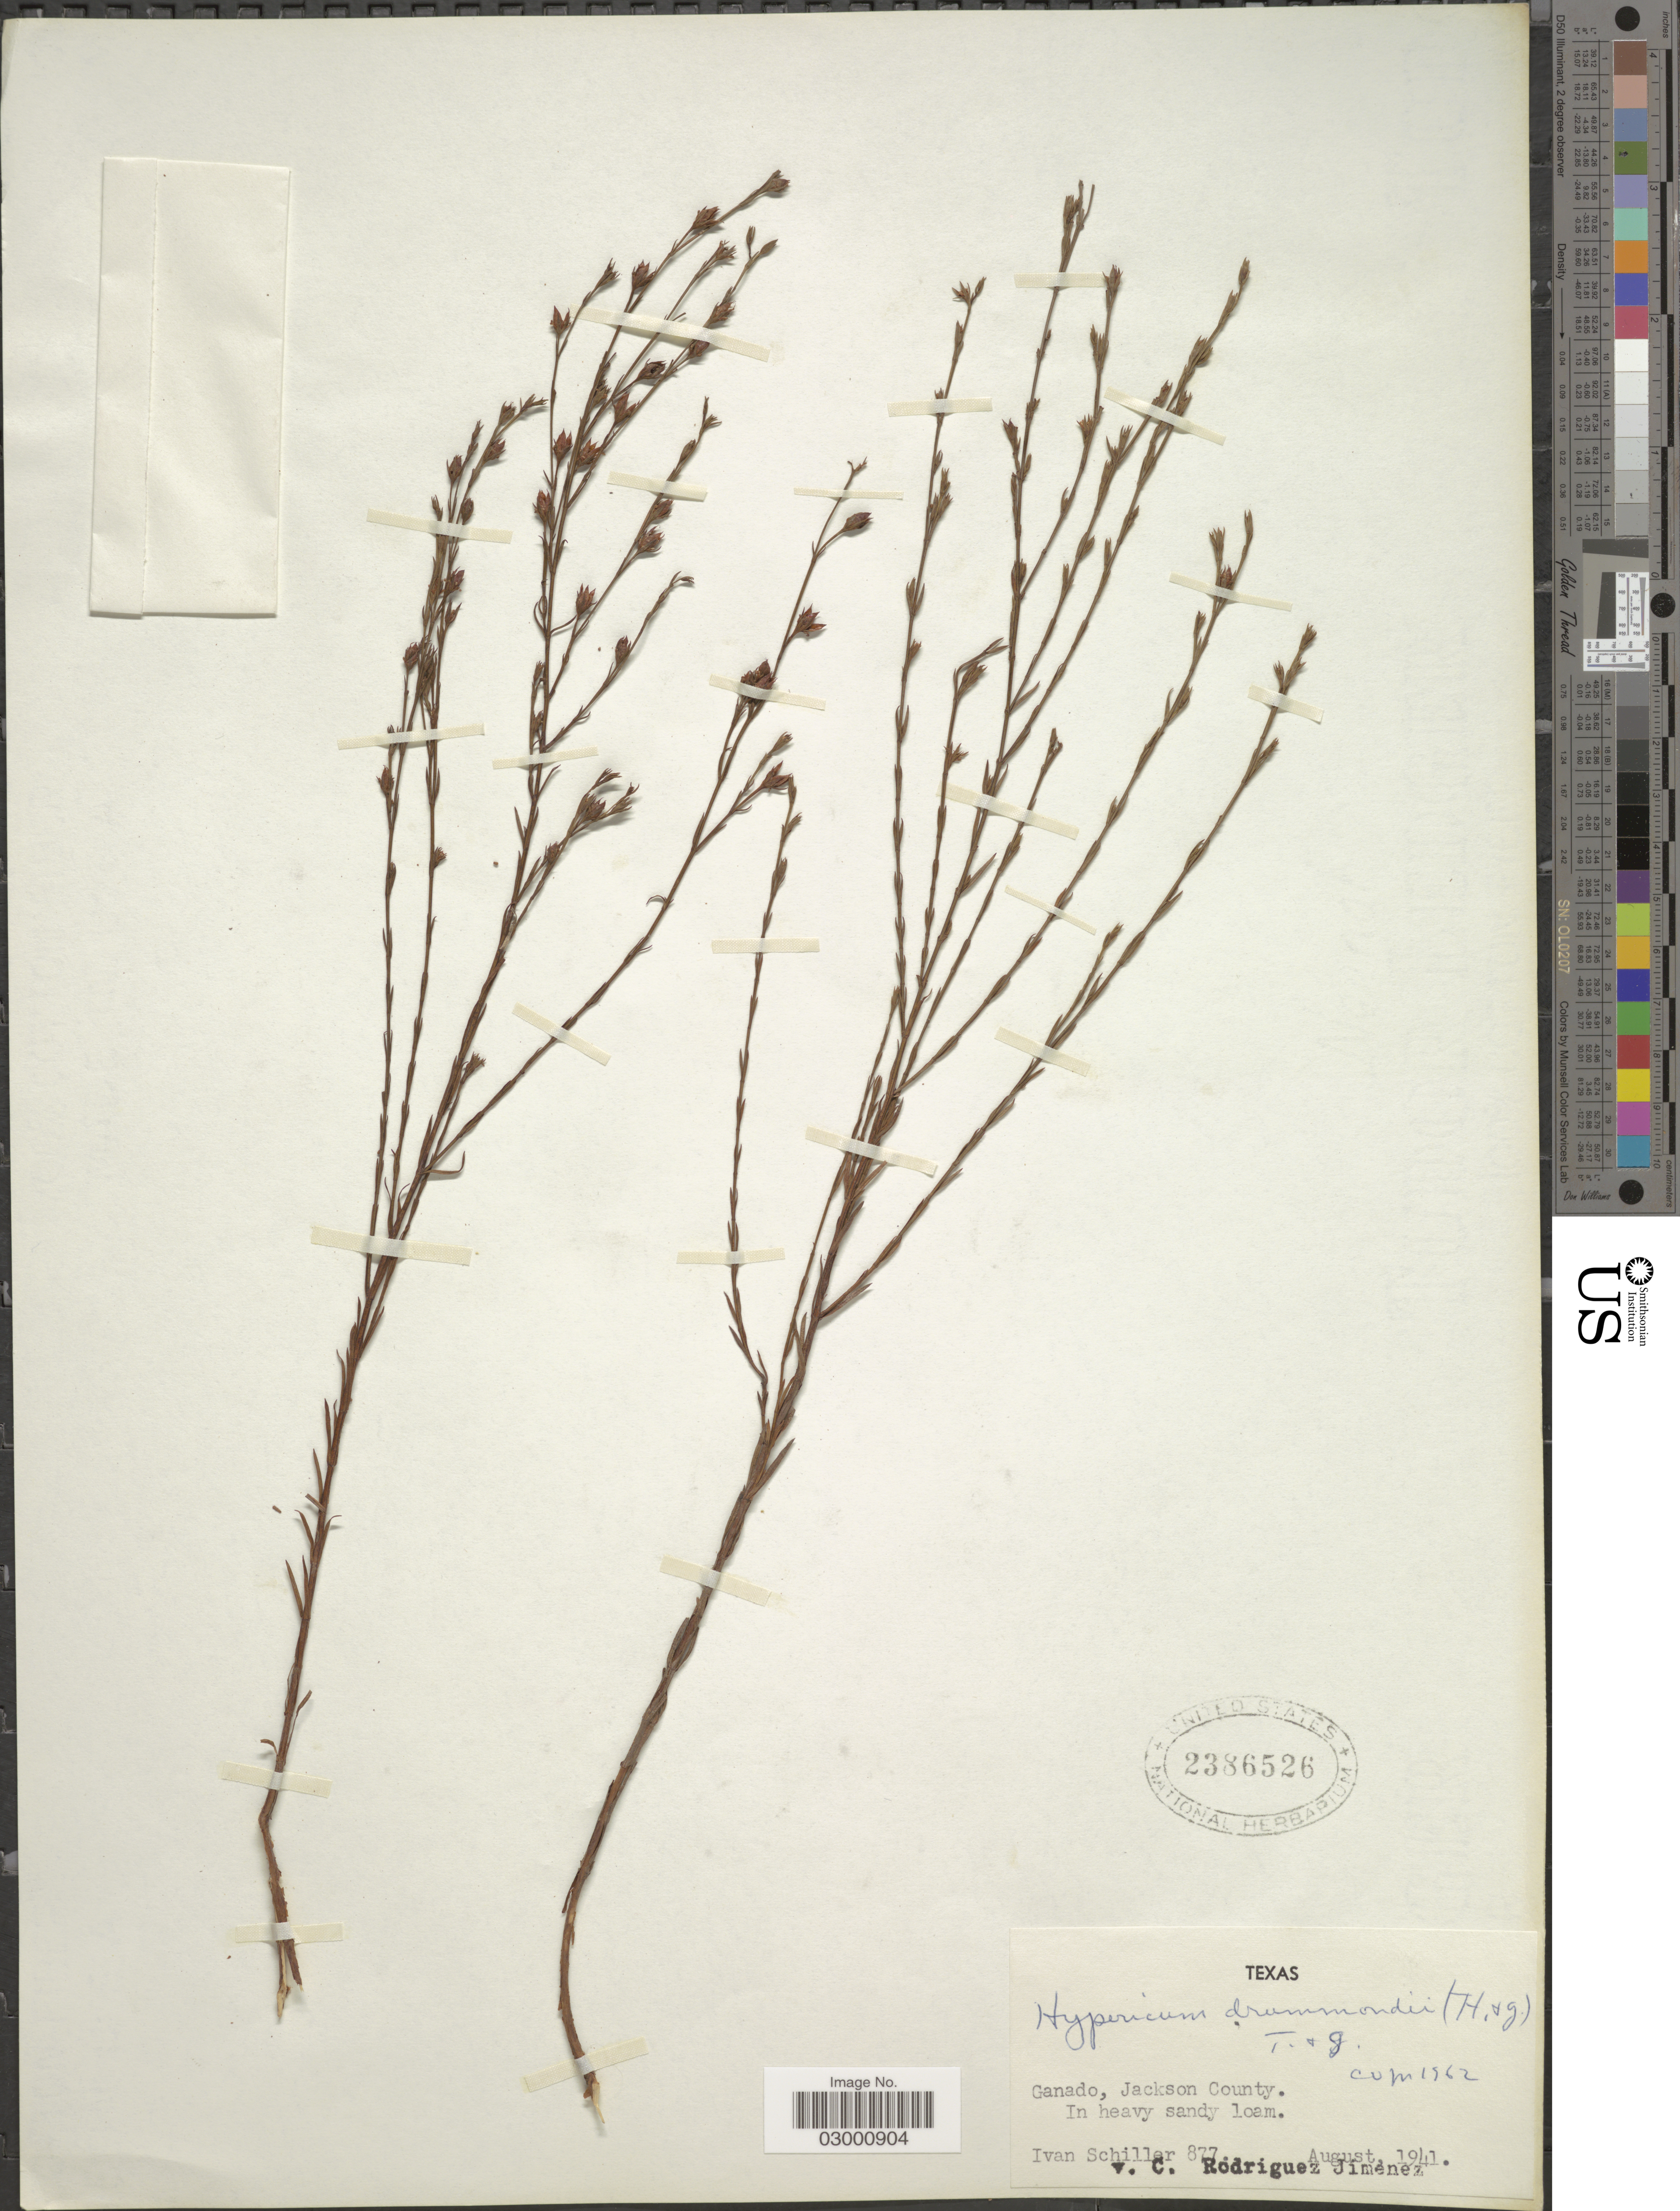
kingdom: Plantae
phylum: Tracheophyta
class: Magnoliopsida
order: Malpighiales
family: Hypericaceae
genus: Hypericum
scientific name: Hypericum drummondii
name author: (Grev. & Hook.) Torr. & A. Gray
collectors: I. Schiller & C. Rodríguez Jiménez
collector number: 877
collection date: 1941-08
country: United States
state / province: Texas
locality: Ganado, Jackson County.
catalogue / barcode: US 2386526